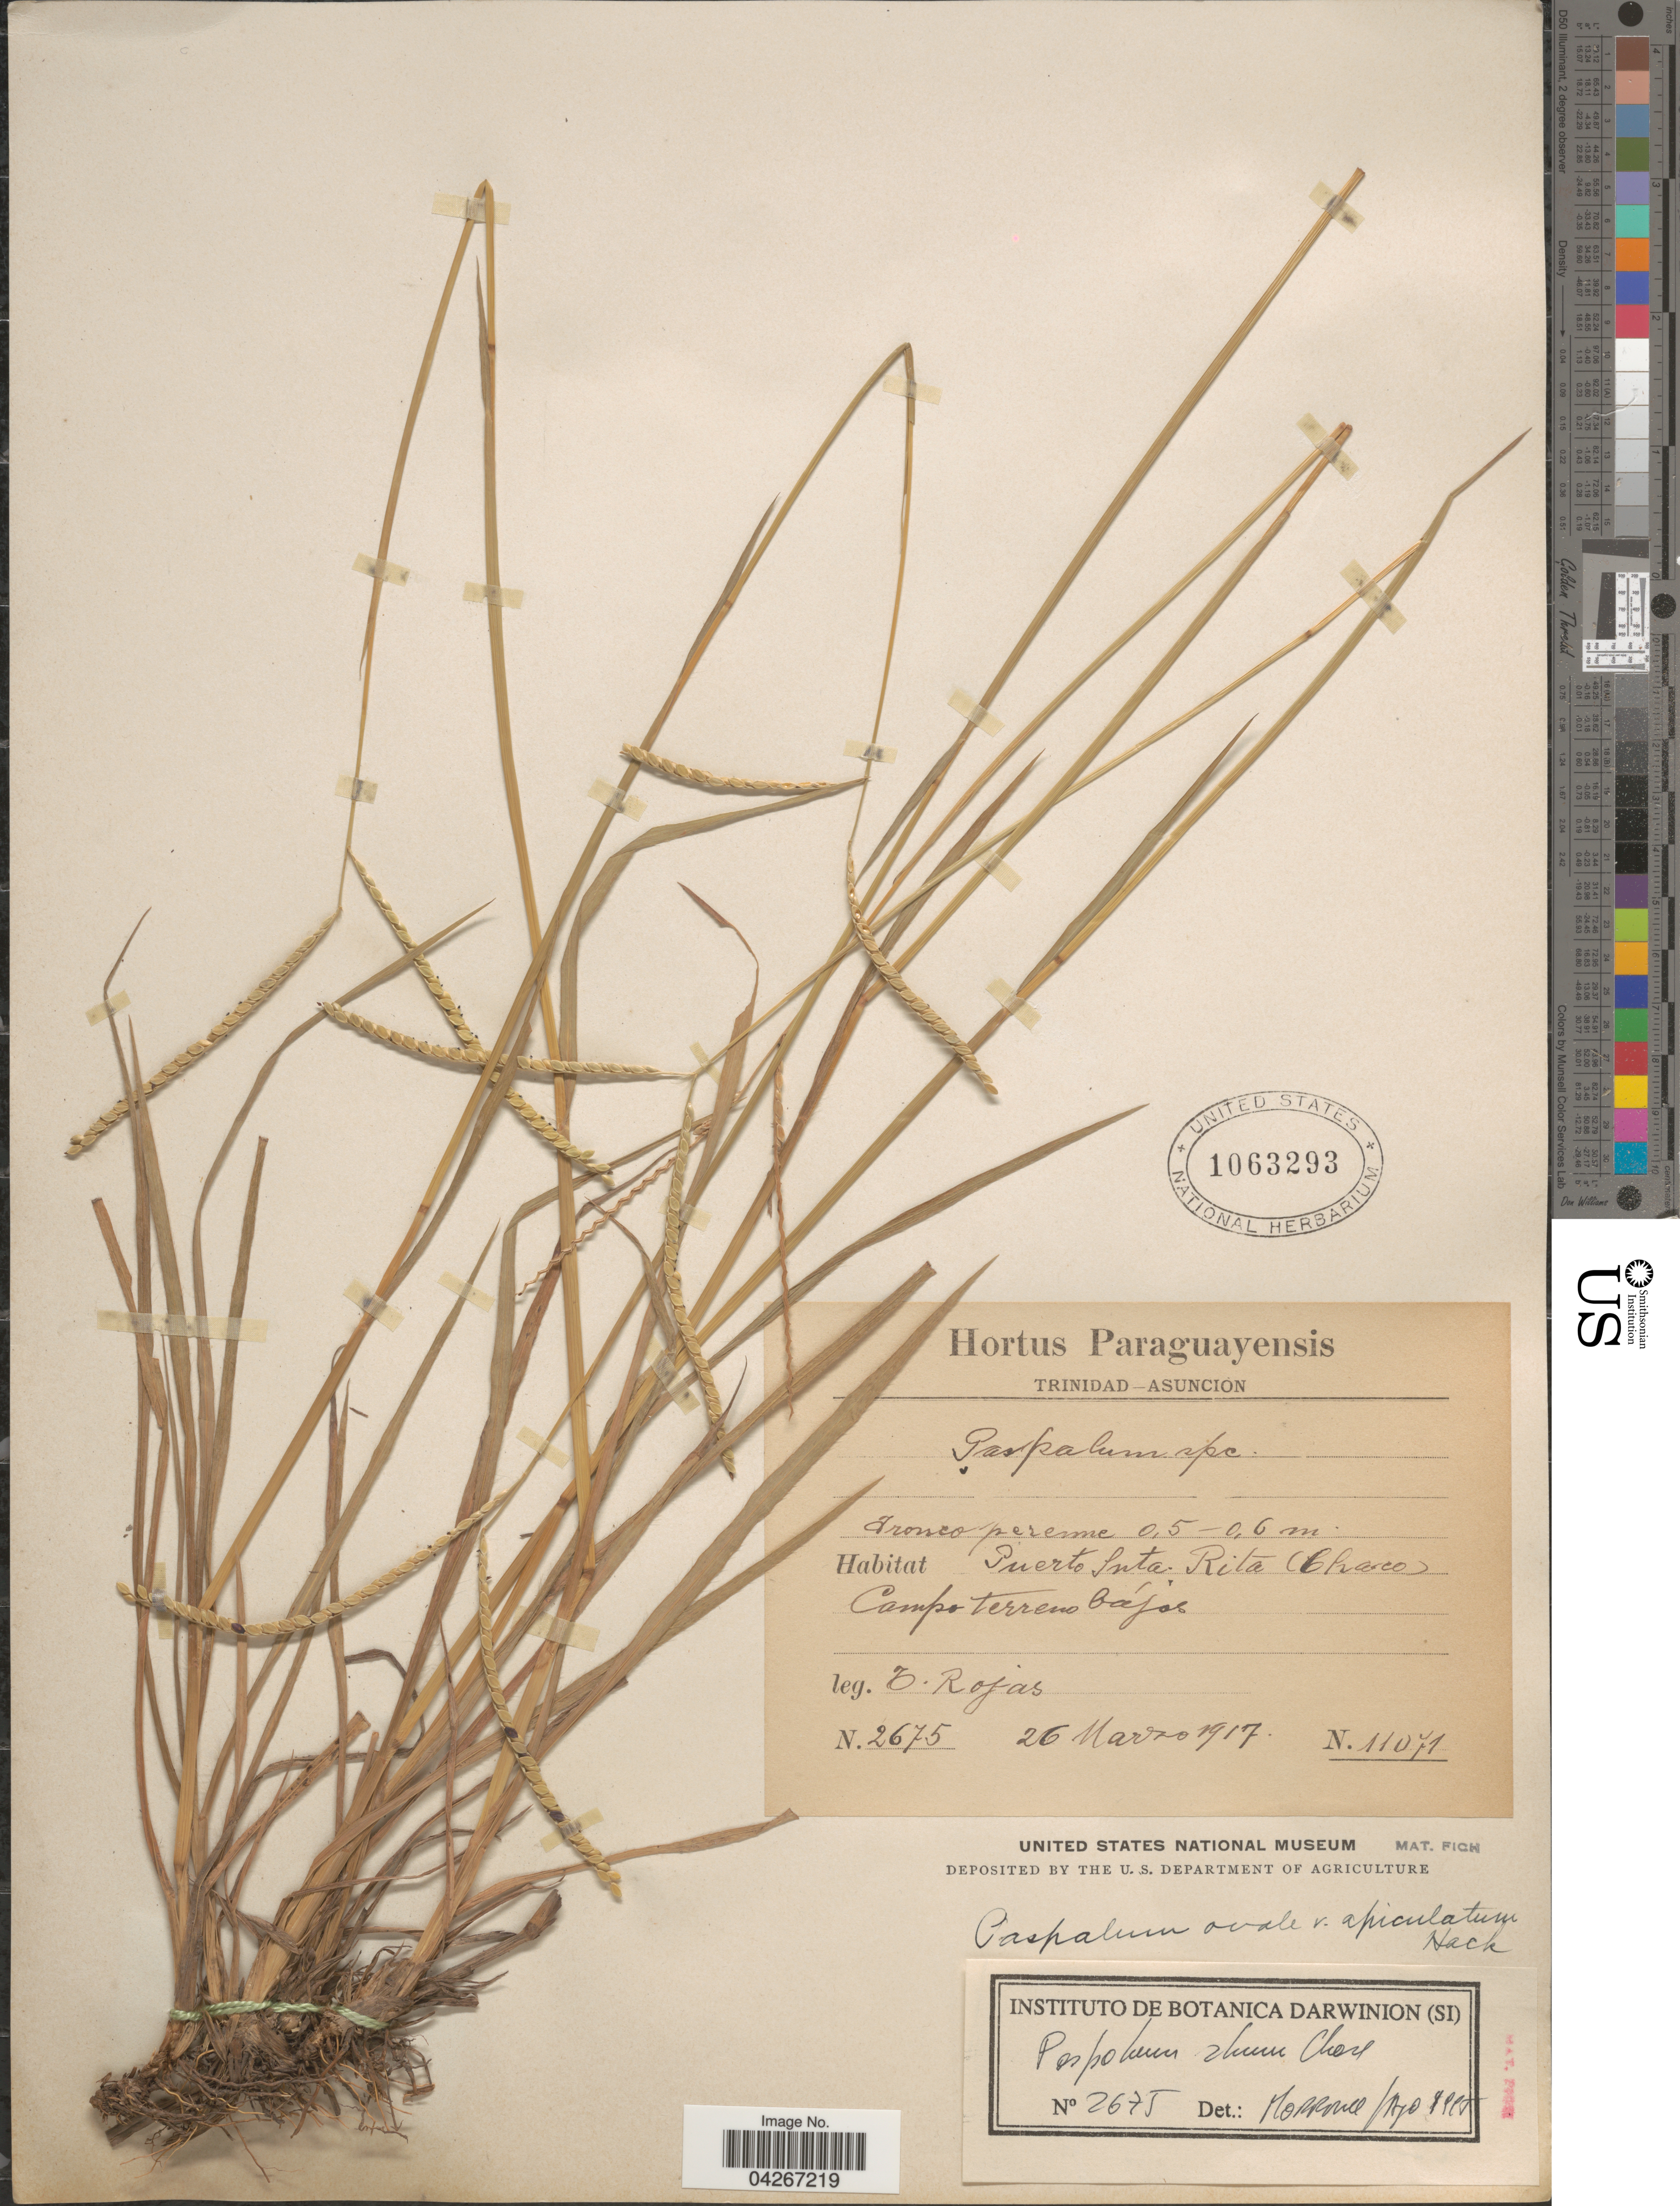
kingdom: Plantae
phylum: Tracheophyta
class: Liliopsida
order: Poales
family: Poaceae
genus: Paspalum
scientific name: Paspalum almum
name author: Chase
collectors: T. Rojas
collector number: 2675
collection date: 1917-03-26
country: Argentina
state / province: Chaco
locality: Puerto Snta. Rita (Chaco). Campo terreno bájos.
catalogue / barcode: US 1063293